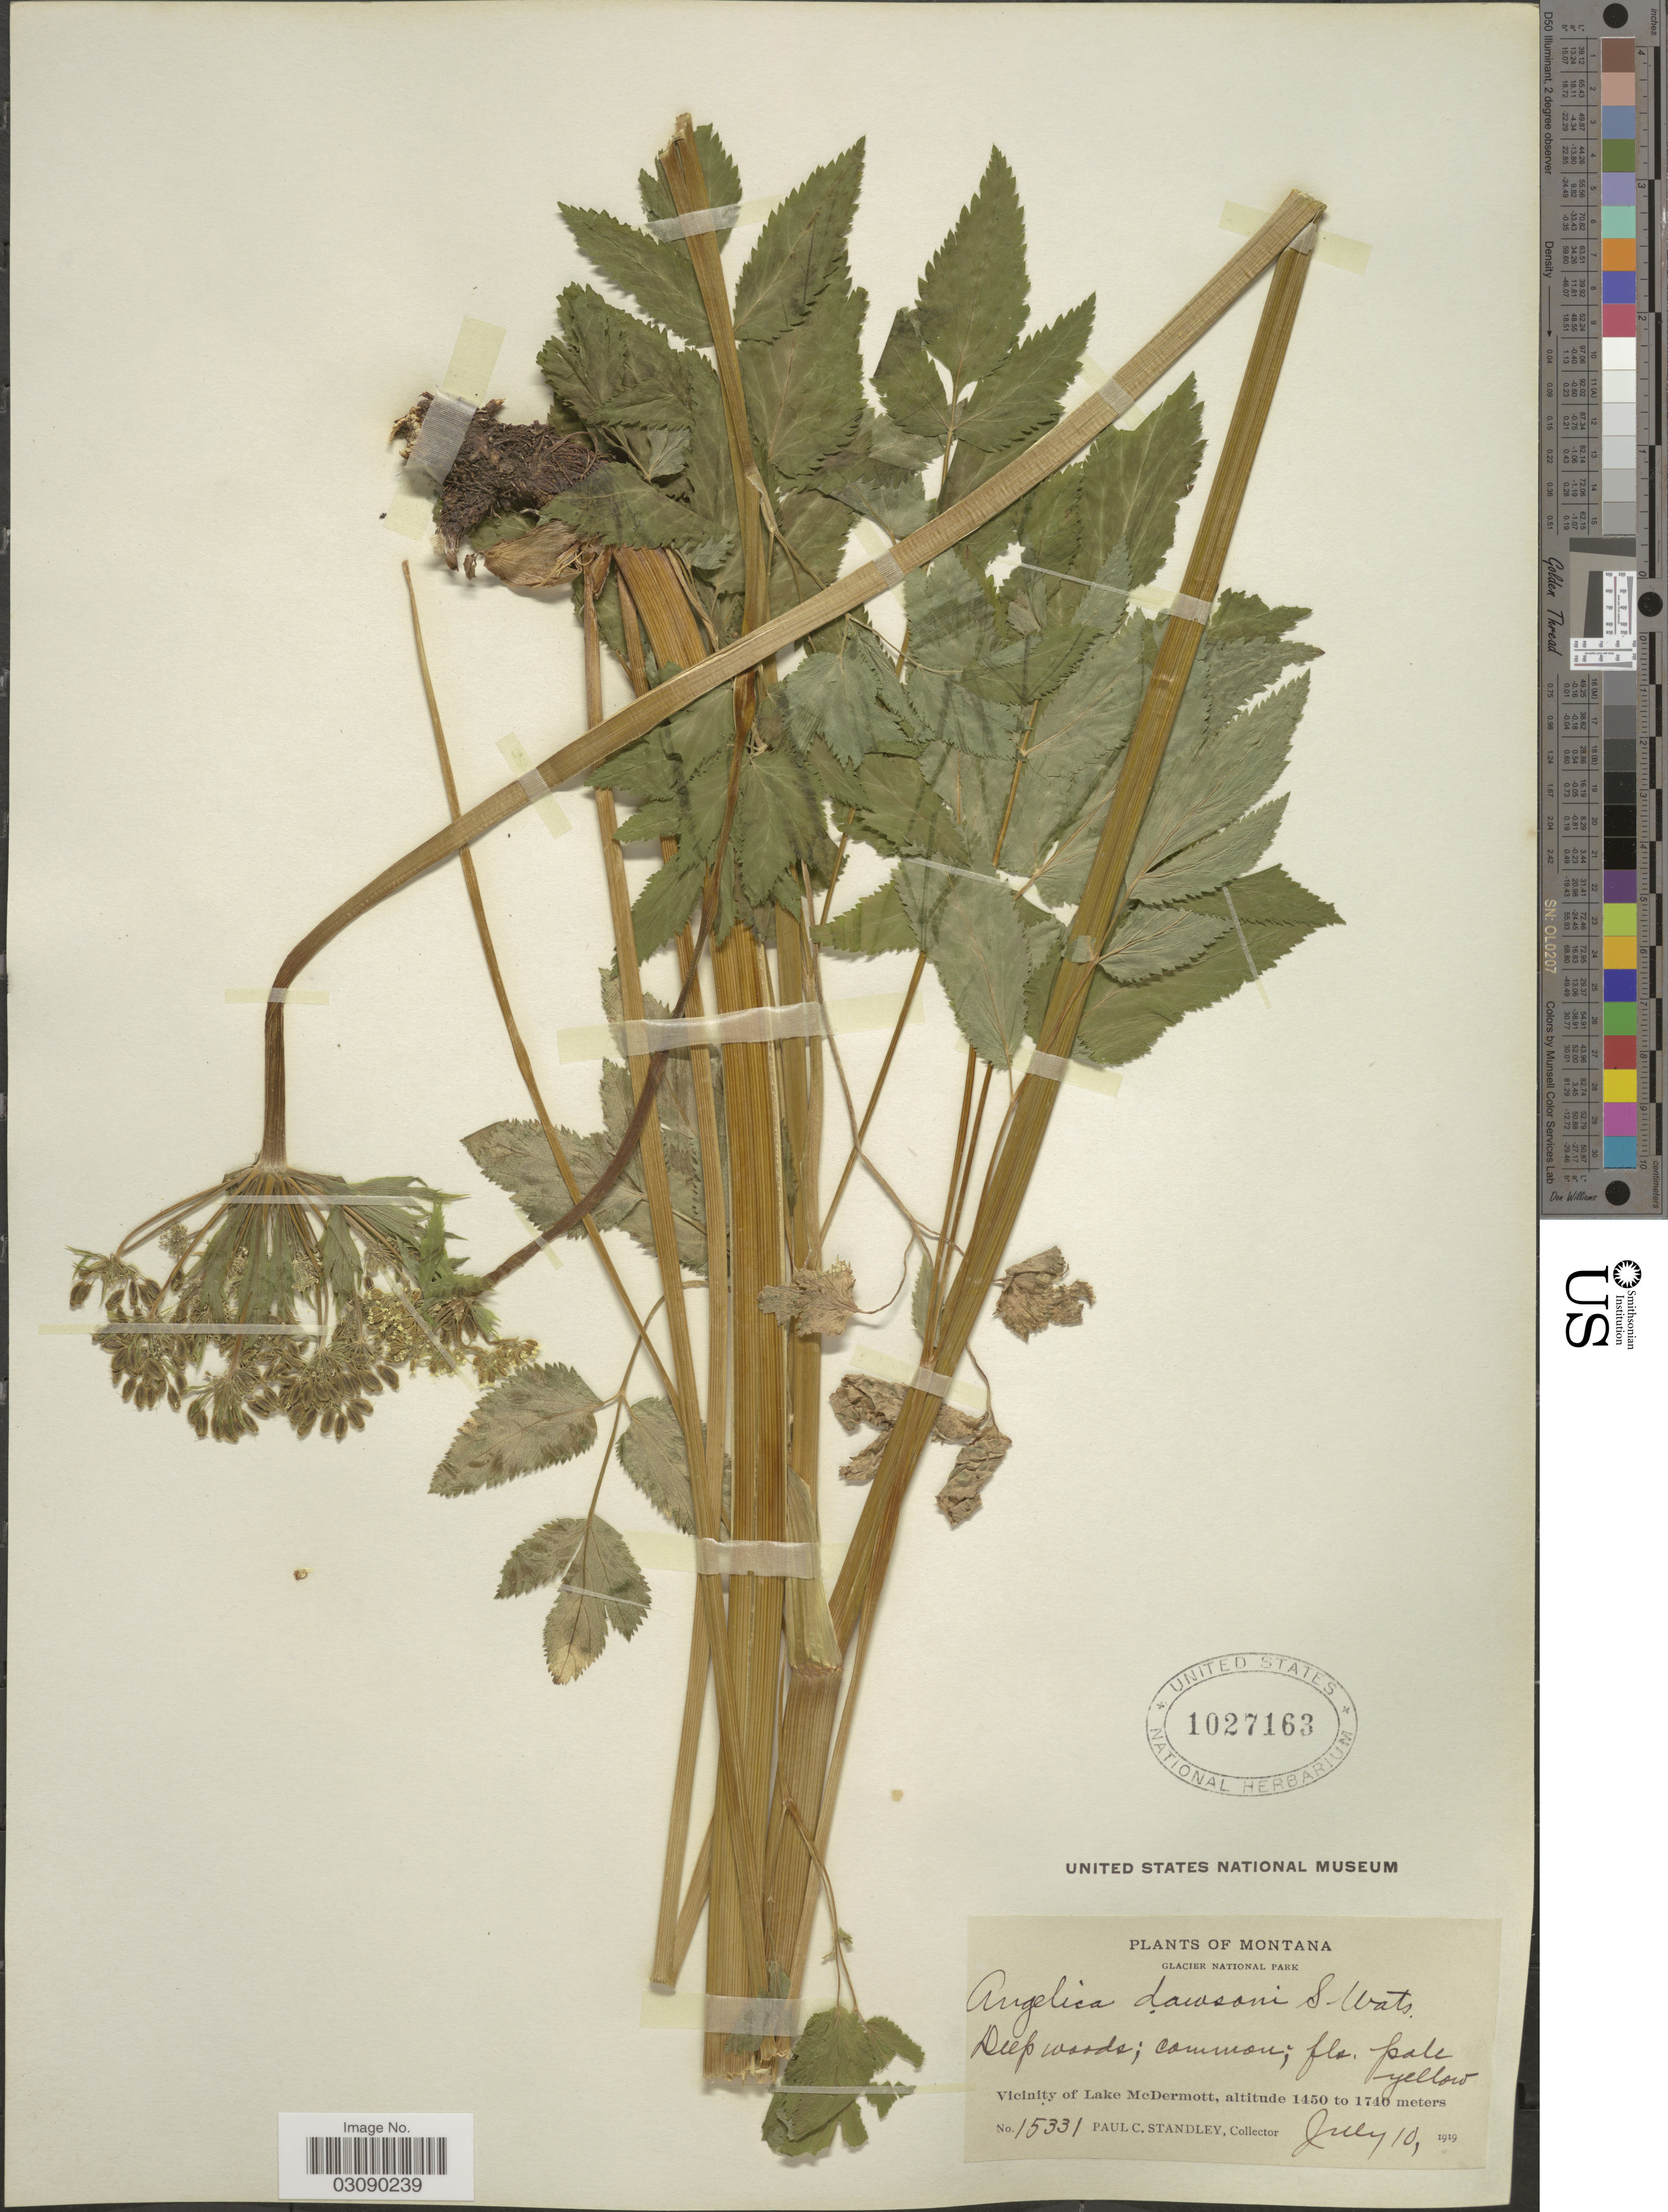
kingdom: Plantae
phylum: Tracheophyta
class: Magnoliopsida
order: Apiales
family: Apiaceae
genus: Angelica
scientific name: Angelica dawsonii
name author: S. Watson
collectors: P. C. Standley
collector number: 15331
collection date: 1919-07-10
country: United States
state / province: Montana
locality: Glacier National Park. Vicinity of Lake McDermott.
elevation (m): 1450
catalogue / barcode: US 1027163